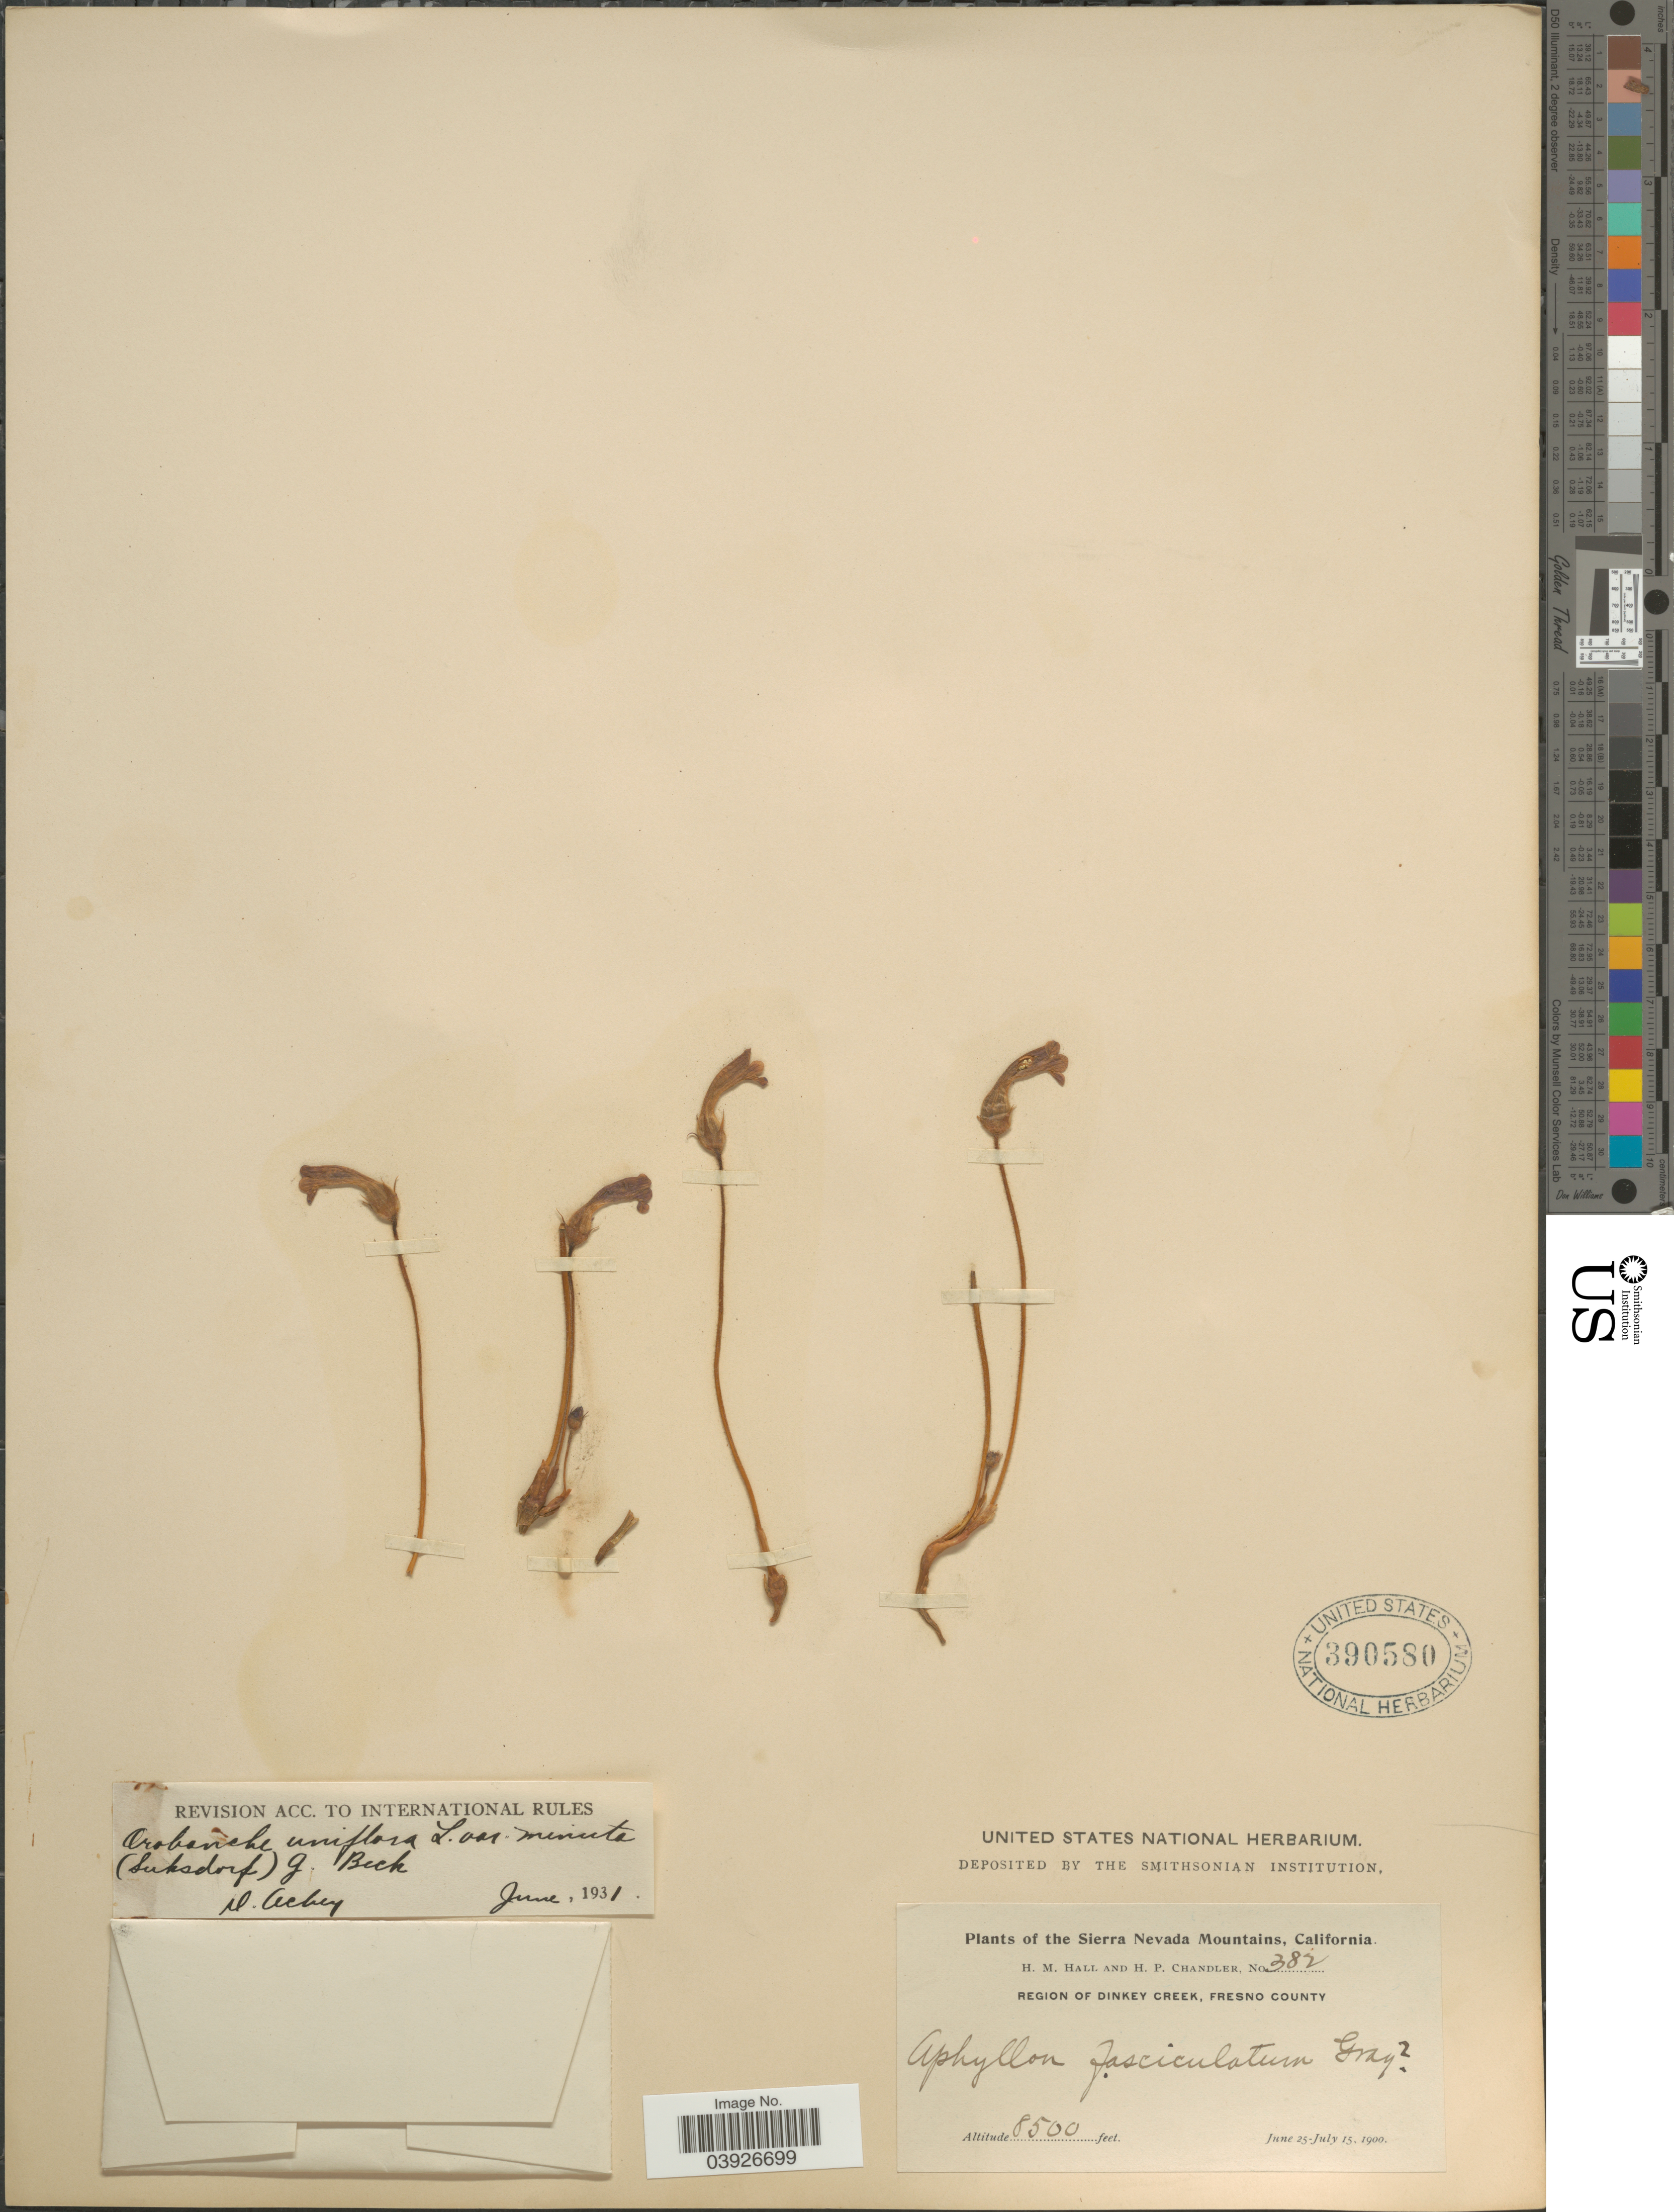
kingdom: Plantae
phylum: Tracheophyta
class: Magnoliopsida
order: Lamiales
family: Orobanchaceae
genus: Aphyllon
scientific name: Aphyllon minutum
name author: Suksd.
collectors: H. M. Hall & H. Chandler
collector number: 382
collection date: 1900-06-25/1900-07-15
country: United States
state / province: California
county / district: Fresno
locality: The Sierra Nevada Mountains. Region of Dinkey Creek, Fresno County.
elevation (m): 2591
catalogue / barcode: US 390580